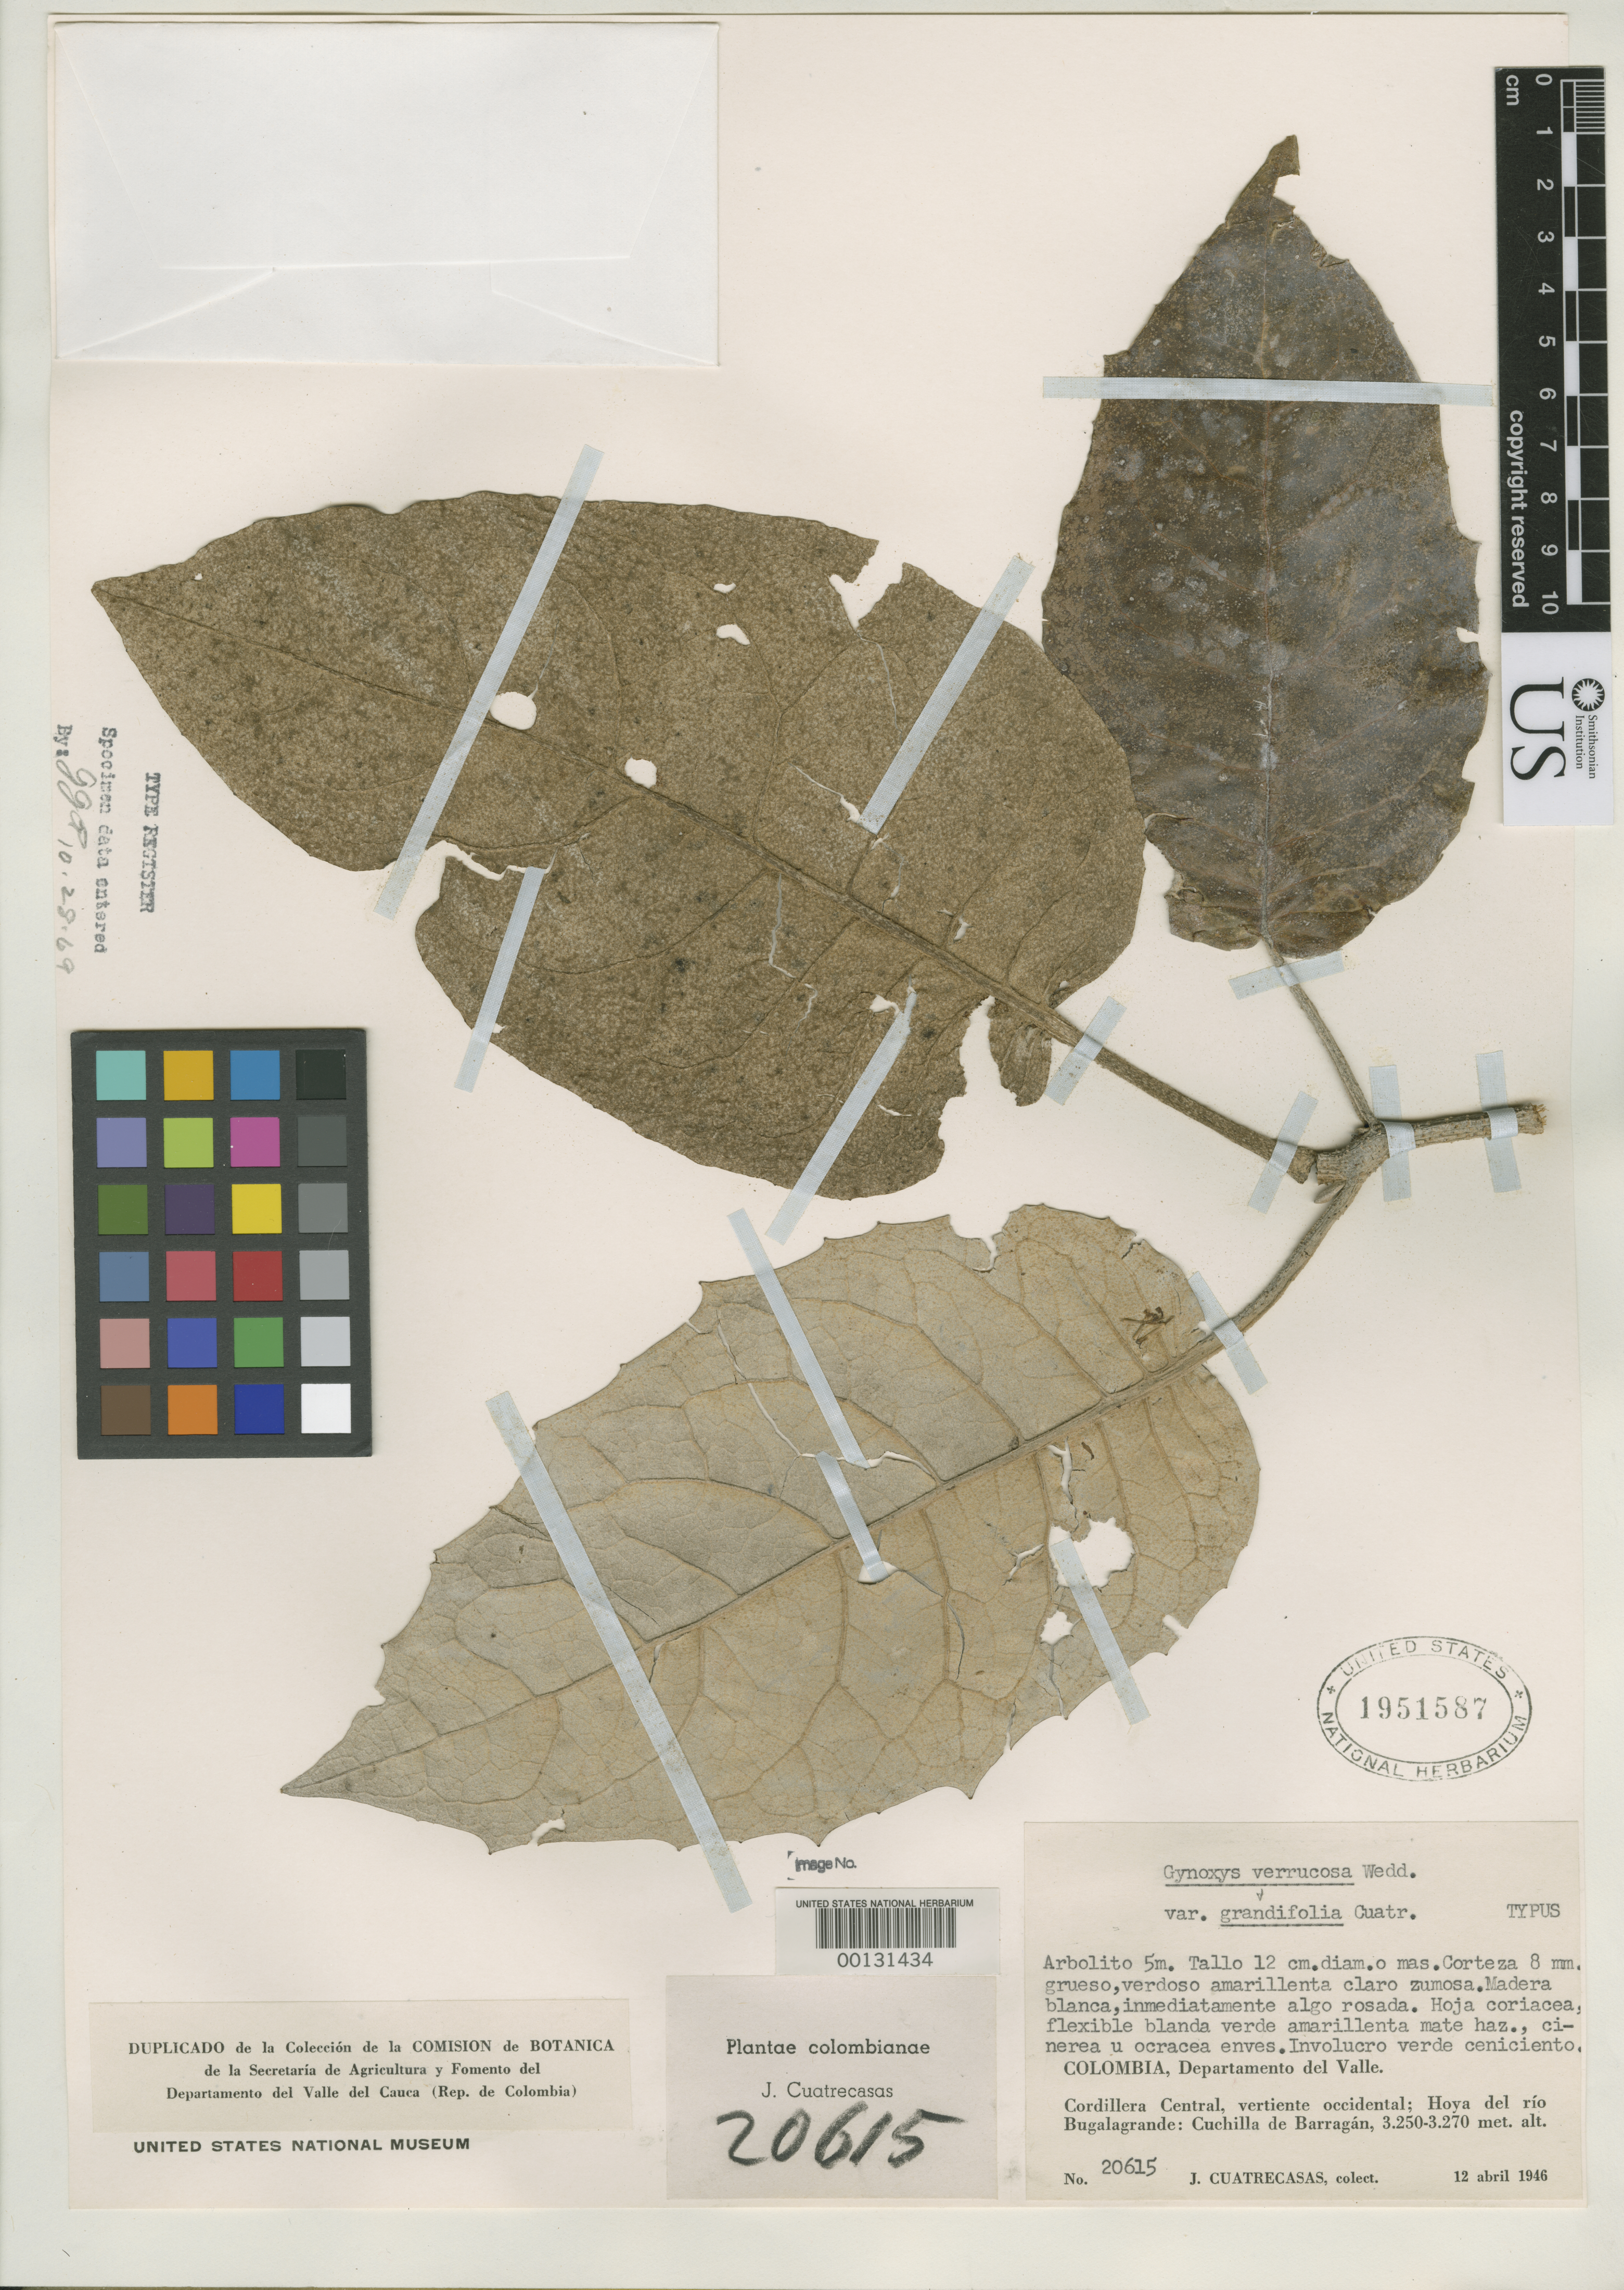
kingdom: Plantae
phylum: Tracheophyta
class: Magnoliopsida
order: Asterales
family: Asteraceae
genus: Gynoxys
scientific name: Gynoxys verrucosa var. grandifolia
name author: Cuatrec.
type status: Isotype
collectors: J. Cuatrecasas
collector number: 20615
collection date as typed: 12 Apr 1946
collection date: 1946-04-12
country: Colombia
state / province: Valle del Cauca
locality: Cuchilla de Barragan, Cordillera Central.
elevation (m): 3250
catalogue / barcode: US 1951587